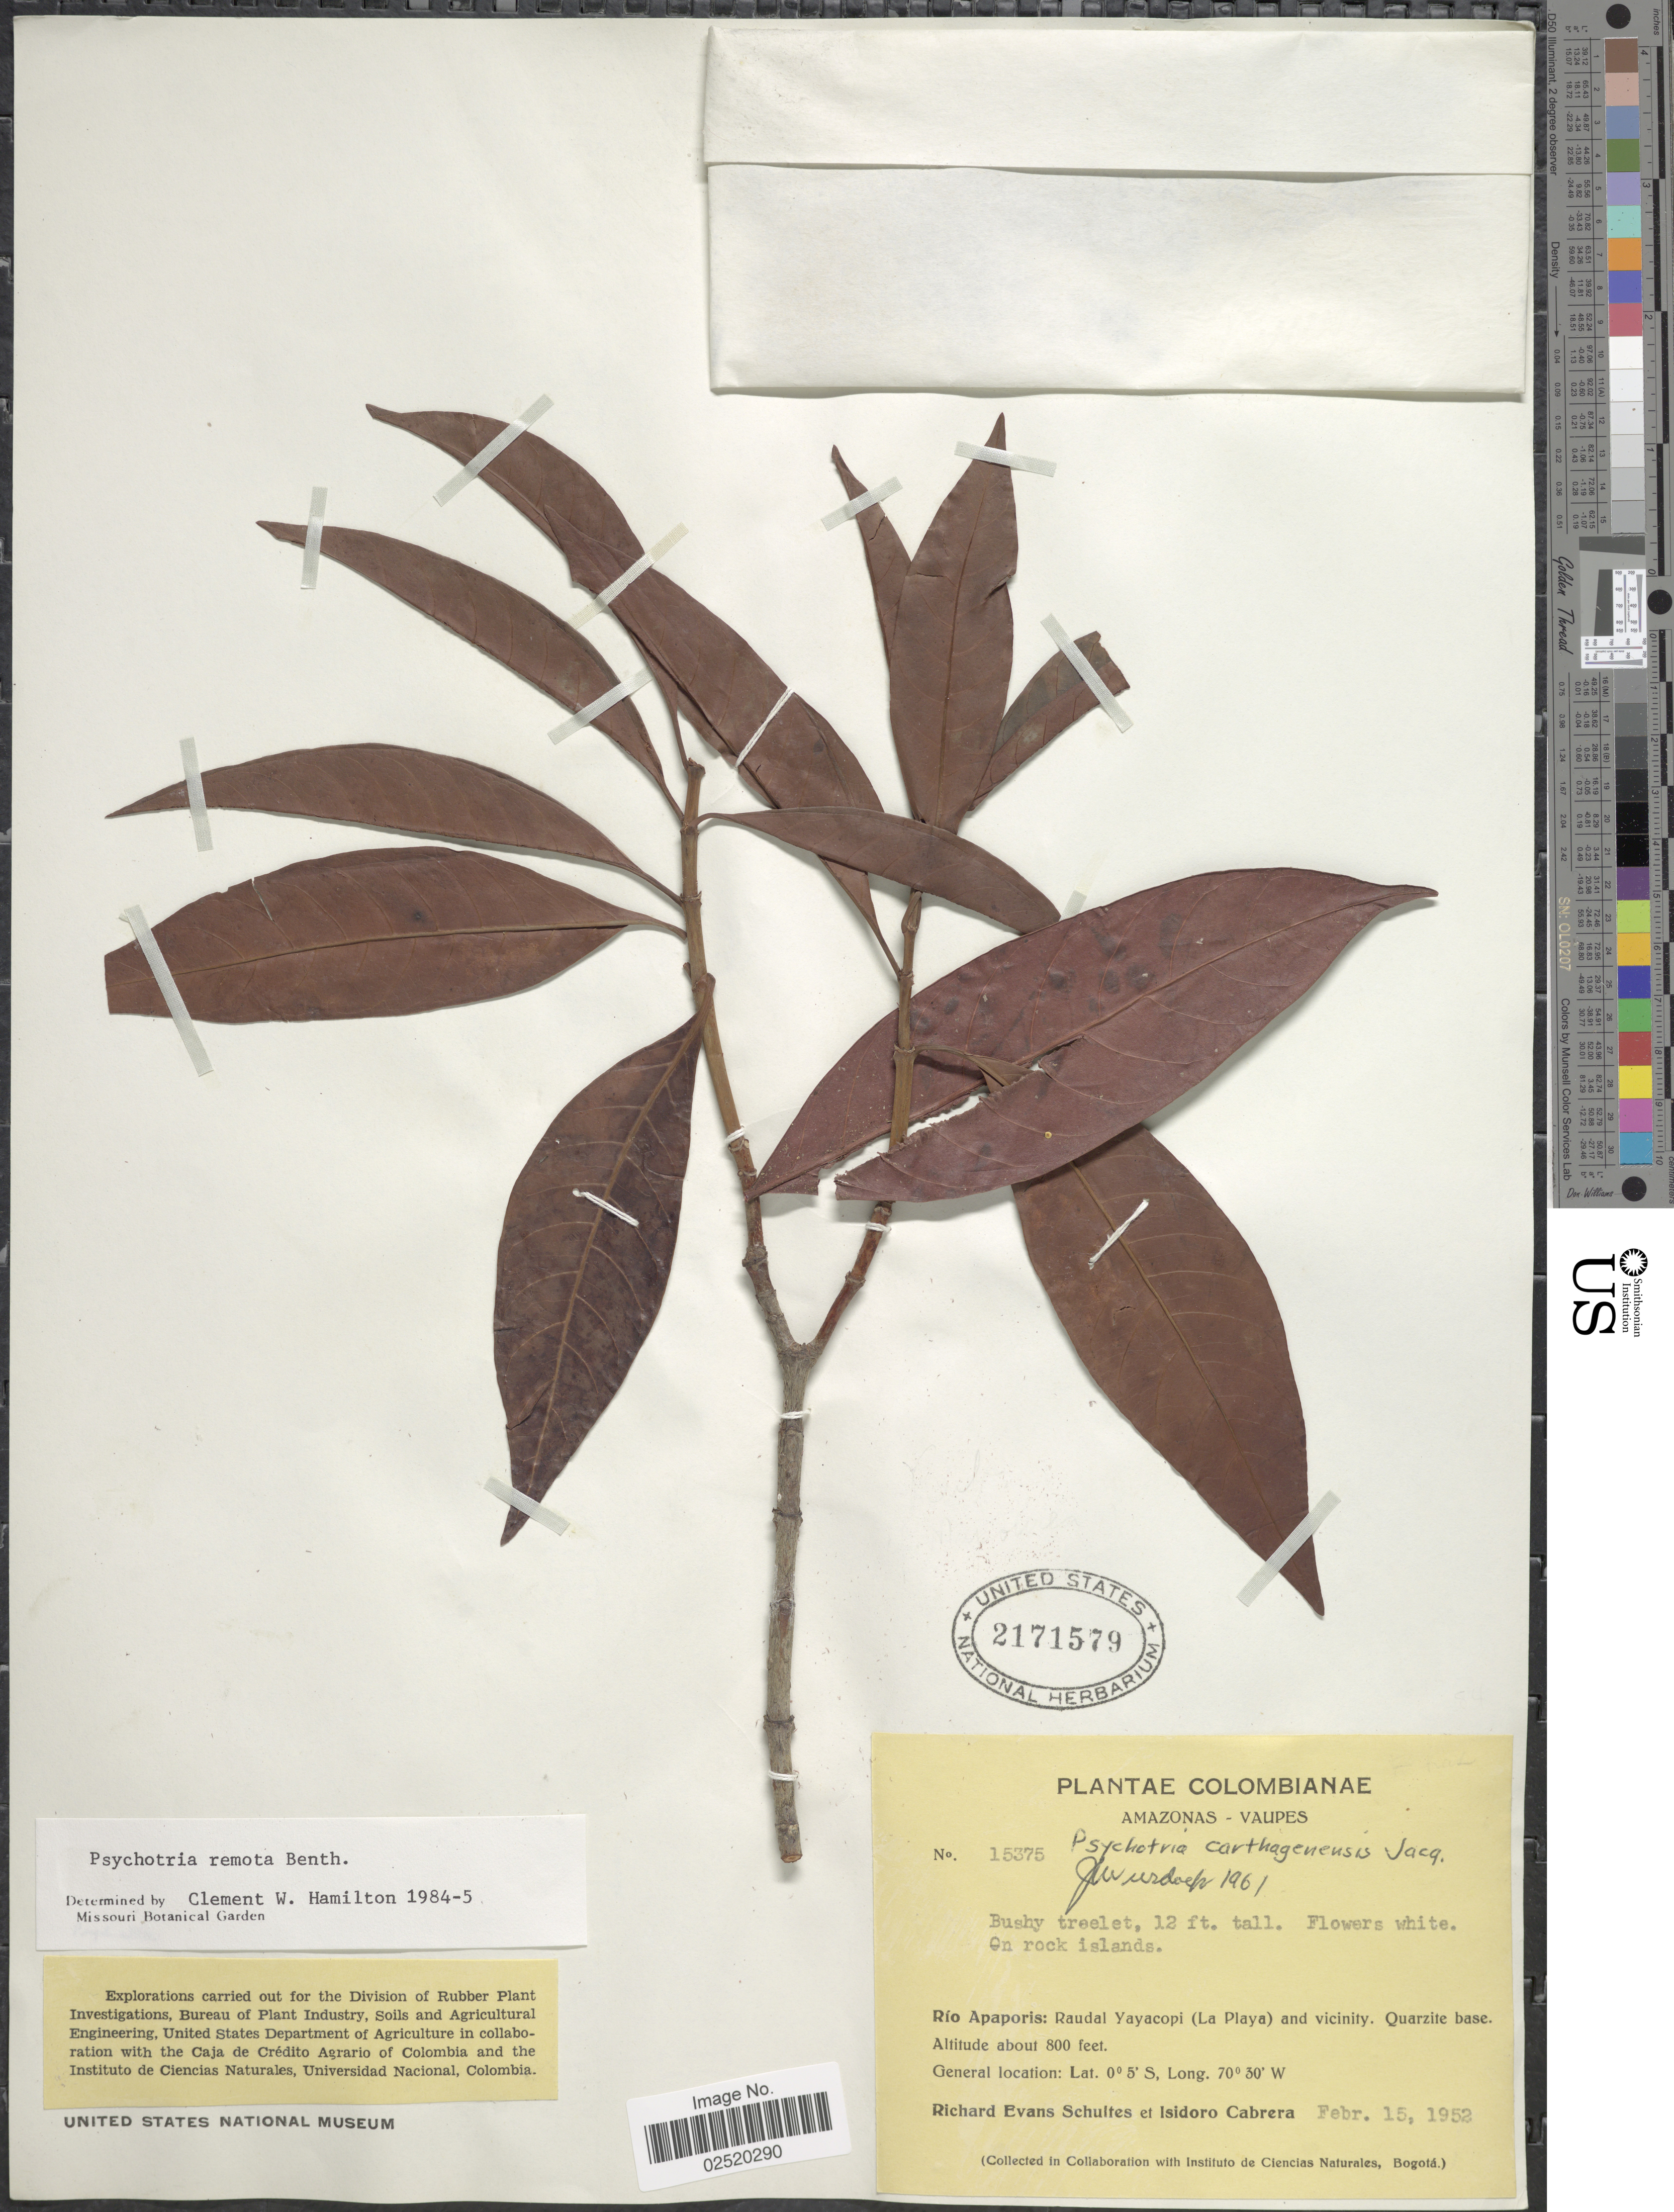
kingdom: Plantae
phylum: Tracheophyta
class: Magnoliopsida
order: Gentianales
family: Rubiaceae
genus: Psychotria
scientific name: Psychotria remota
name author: Benth.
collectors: R. E. Schultes & I. Cabrera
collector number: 15375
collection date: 1952-02-15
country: Colombia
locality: Amazonas-Vaupes, Rio Apaporis: Raudal Yayacopi (La Playa) and vicinity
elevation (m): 244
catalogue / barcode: US 2171579